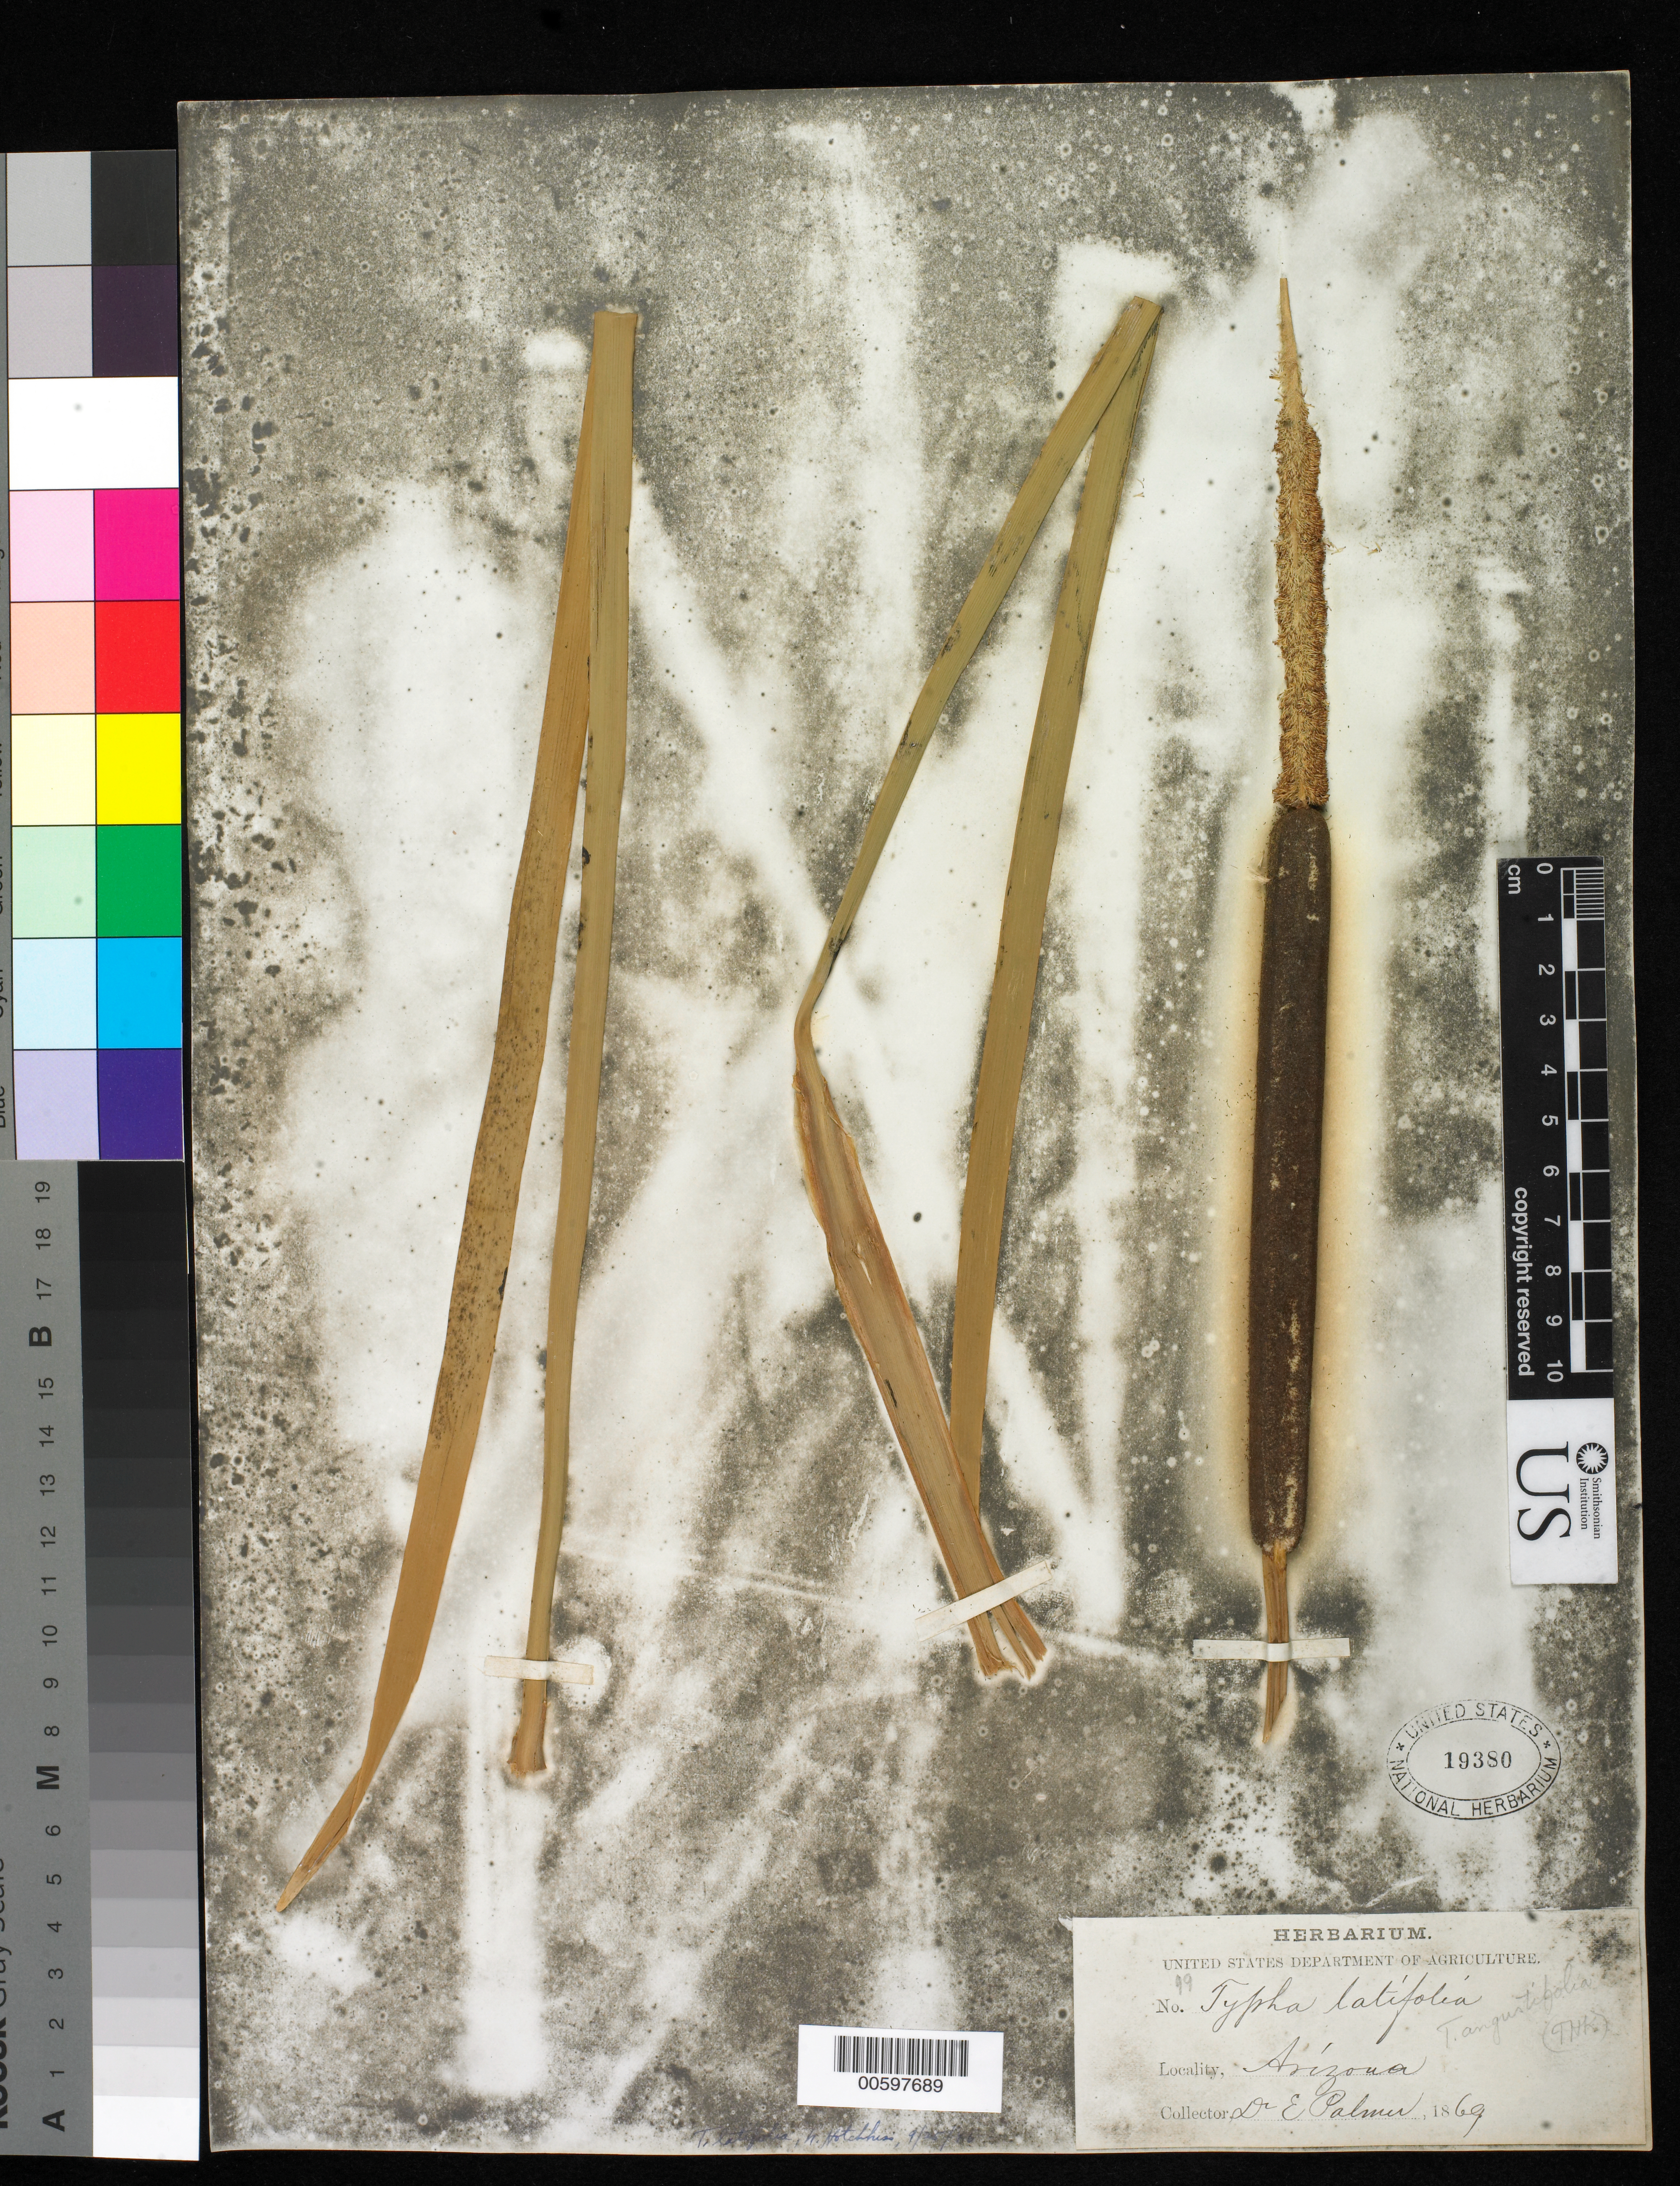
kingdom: Plantae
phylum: Tracheophyta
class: Liliopsida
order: Poales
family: Typhaceae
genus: Typha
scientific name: Typha latifolia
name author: L.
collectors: E. Palmer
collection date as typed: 1869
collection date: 1869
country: United States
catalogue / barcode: US 19380